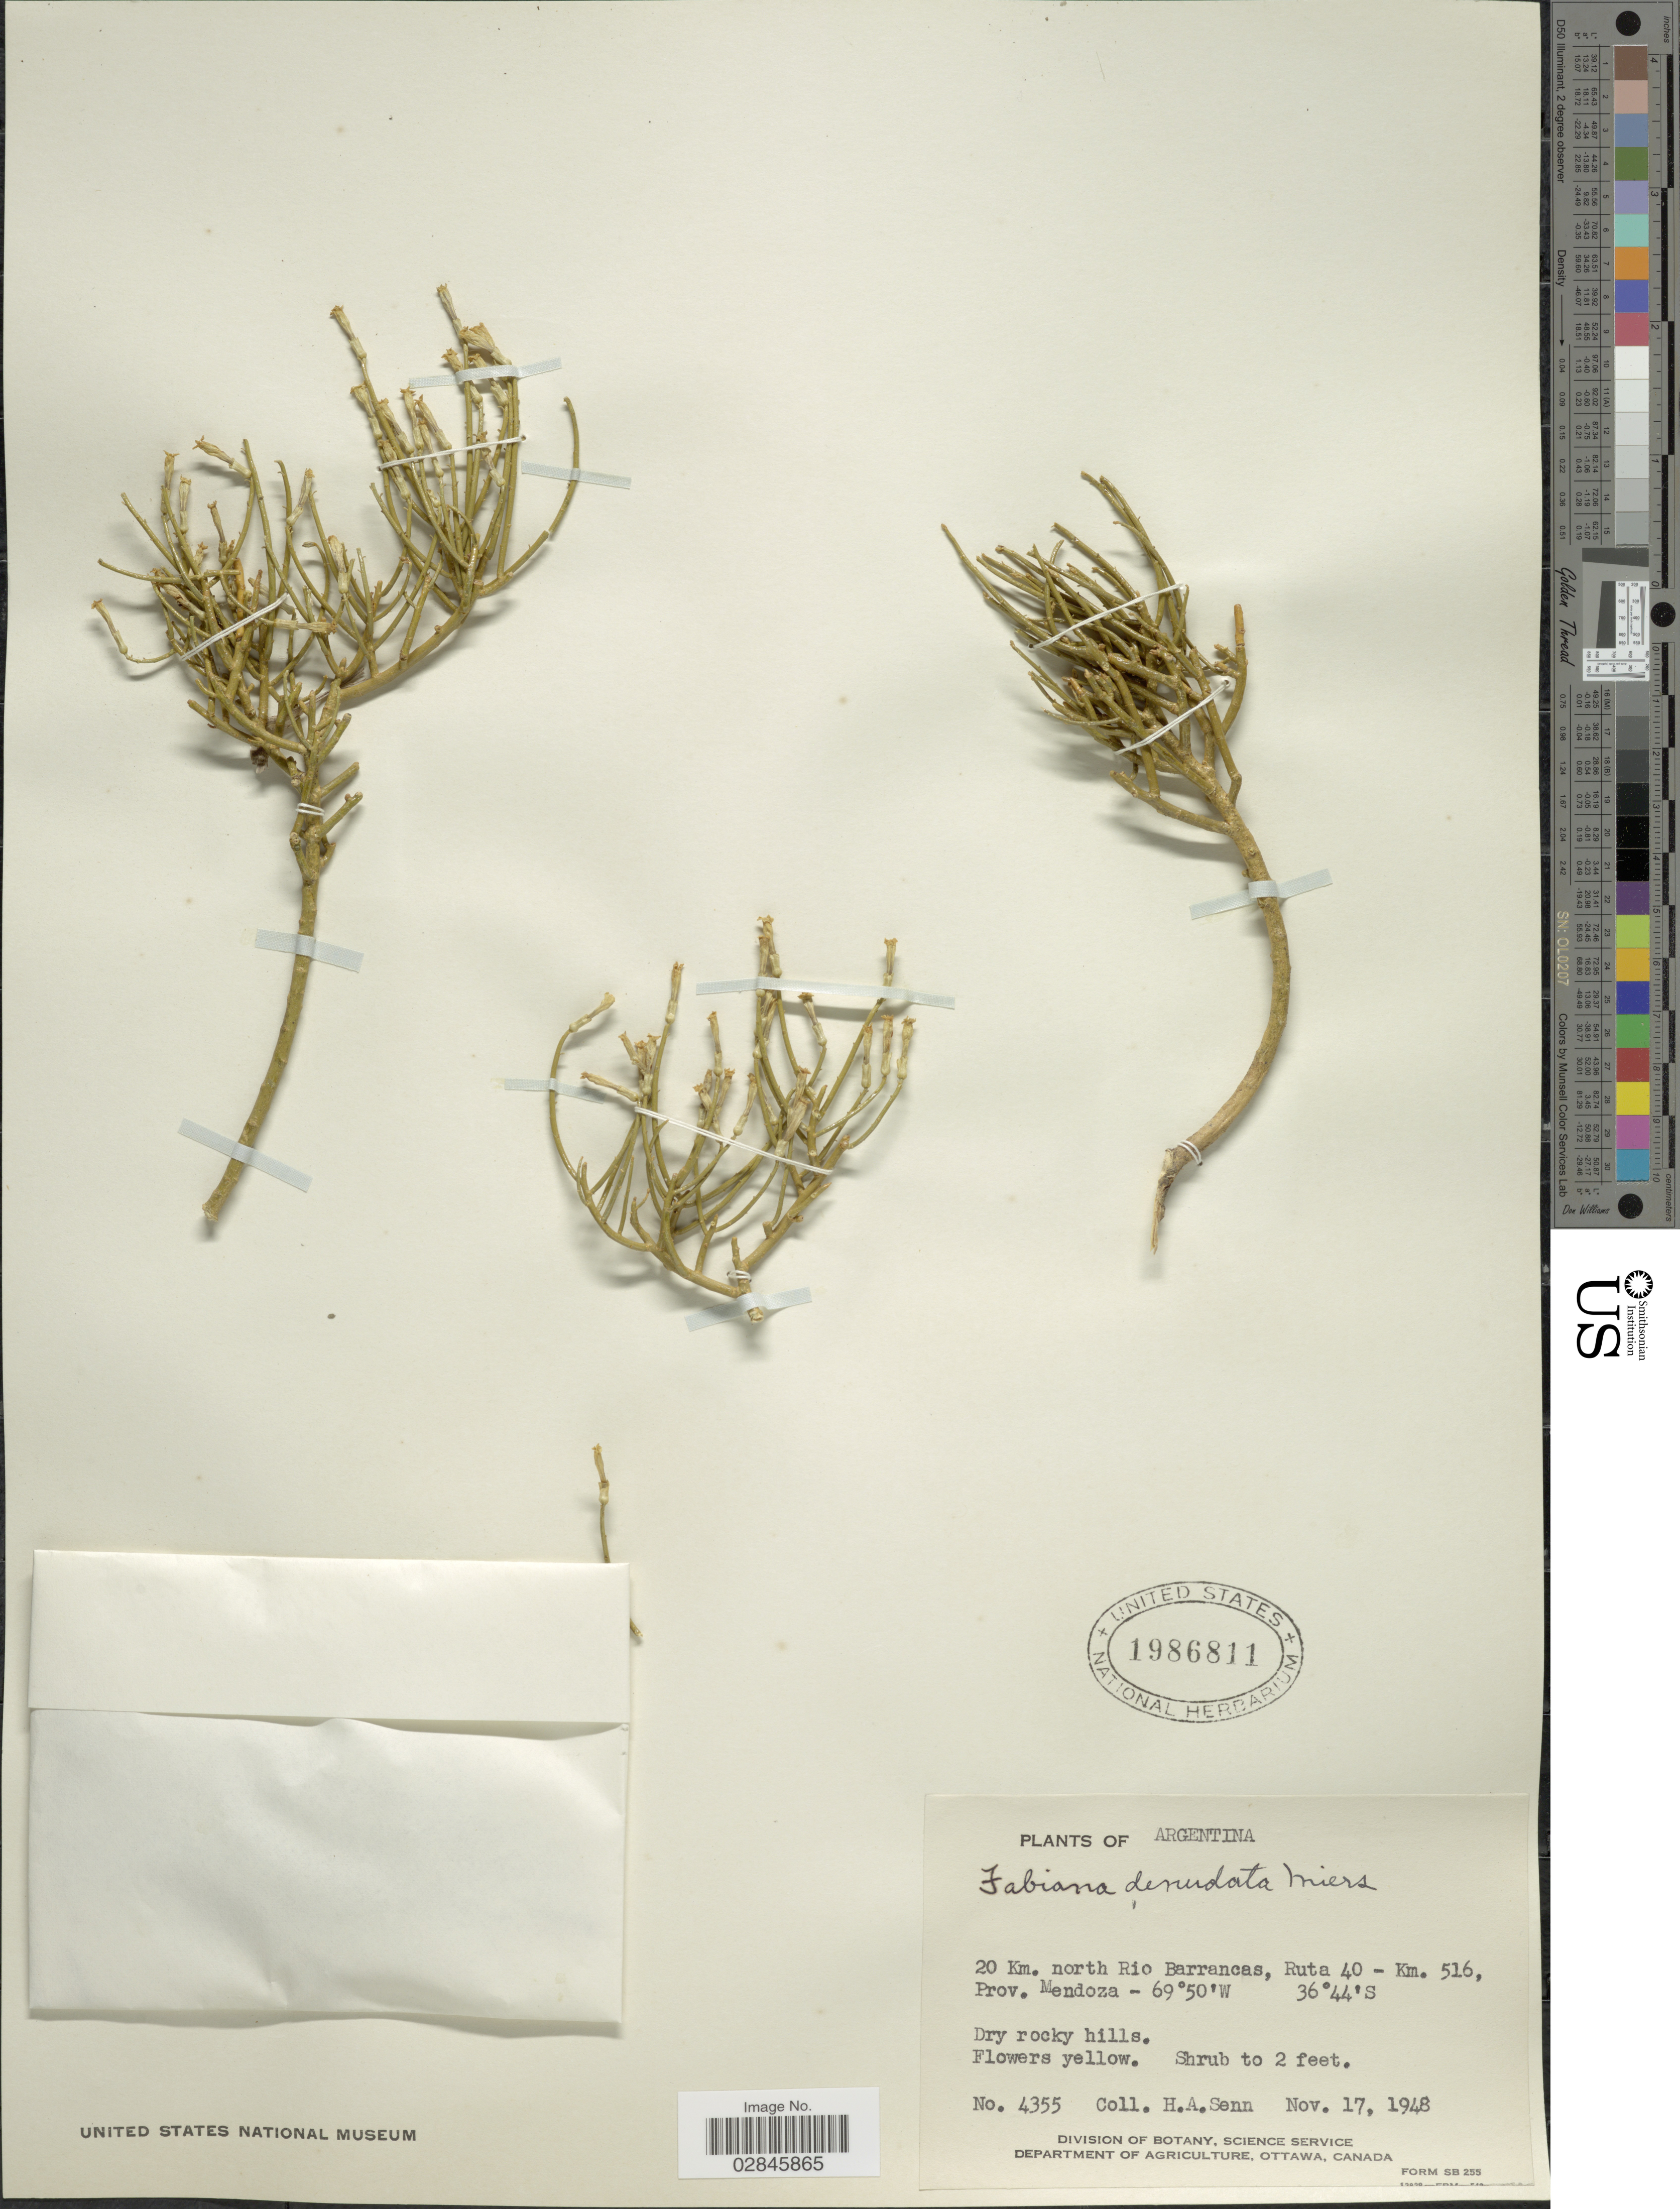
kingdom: Plantae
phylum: Tracheophyta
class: Magnoliopsida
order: Solanales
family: Solanaceae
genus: Fabiana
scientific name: Fabiana denudata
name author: Miers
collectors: H. Senn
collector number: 4355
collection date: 1948-11-17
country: Argentina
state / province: Mendoza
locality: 20 Km. north Rio Barrancas, Ruta 40 - Km. 516.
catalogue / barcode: US 1986811